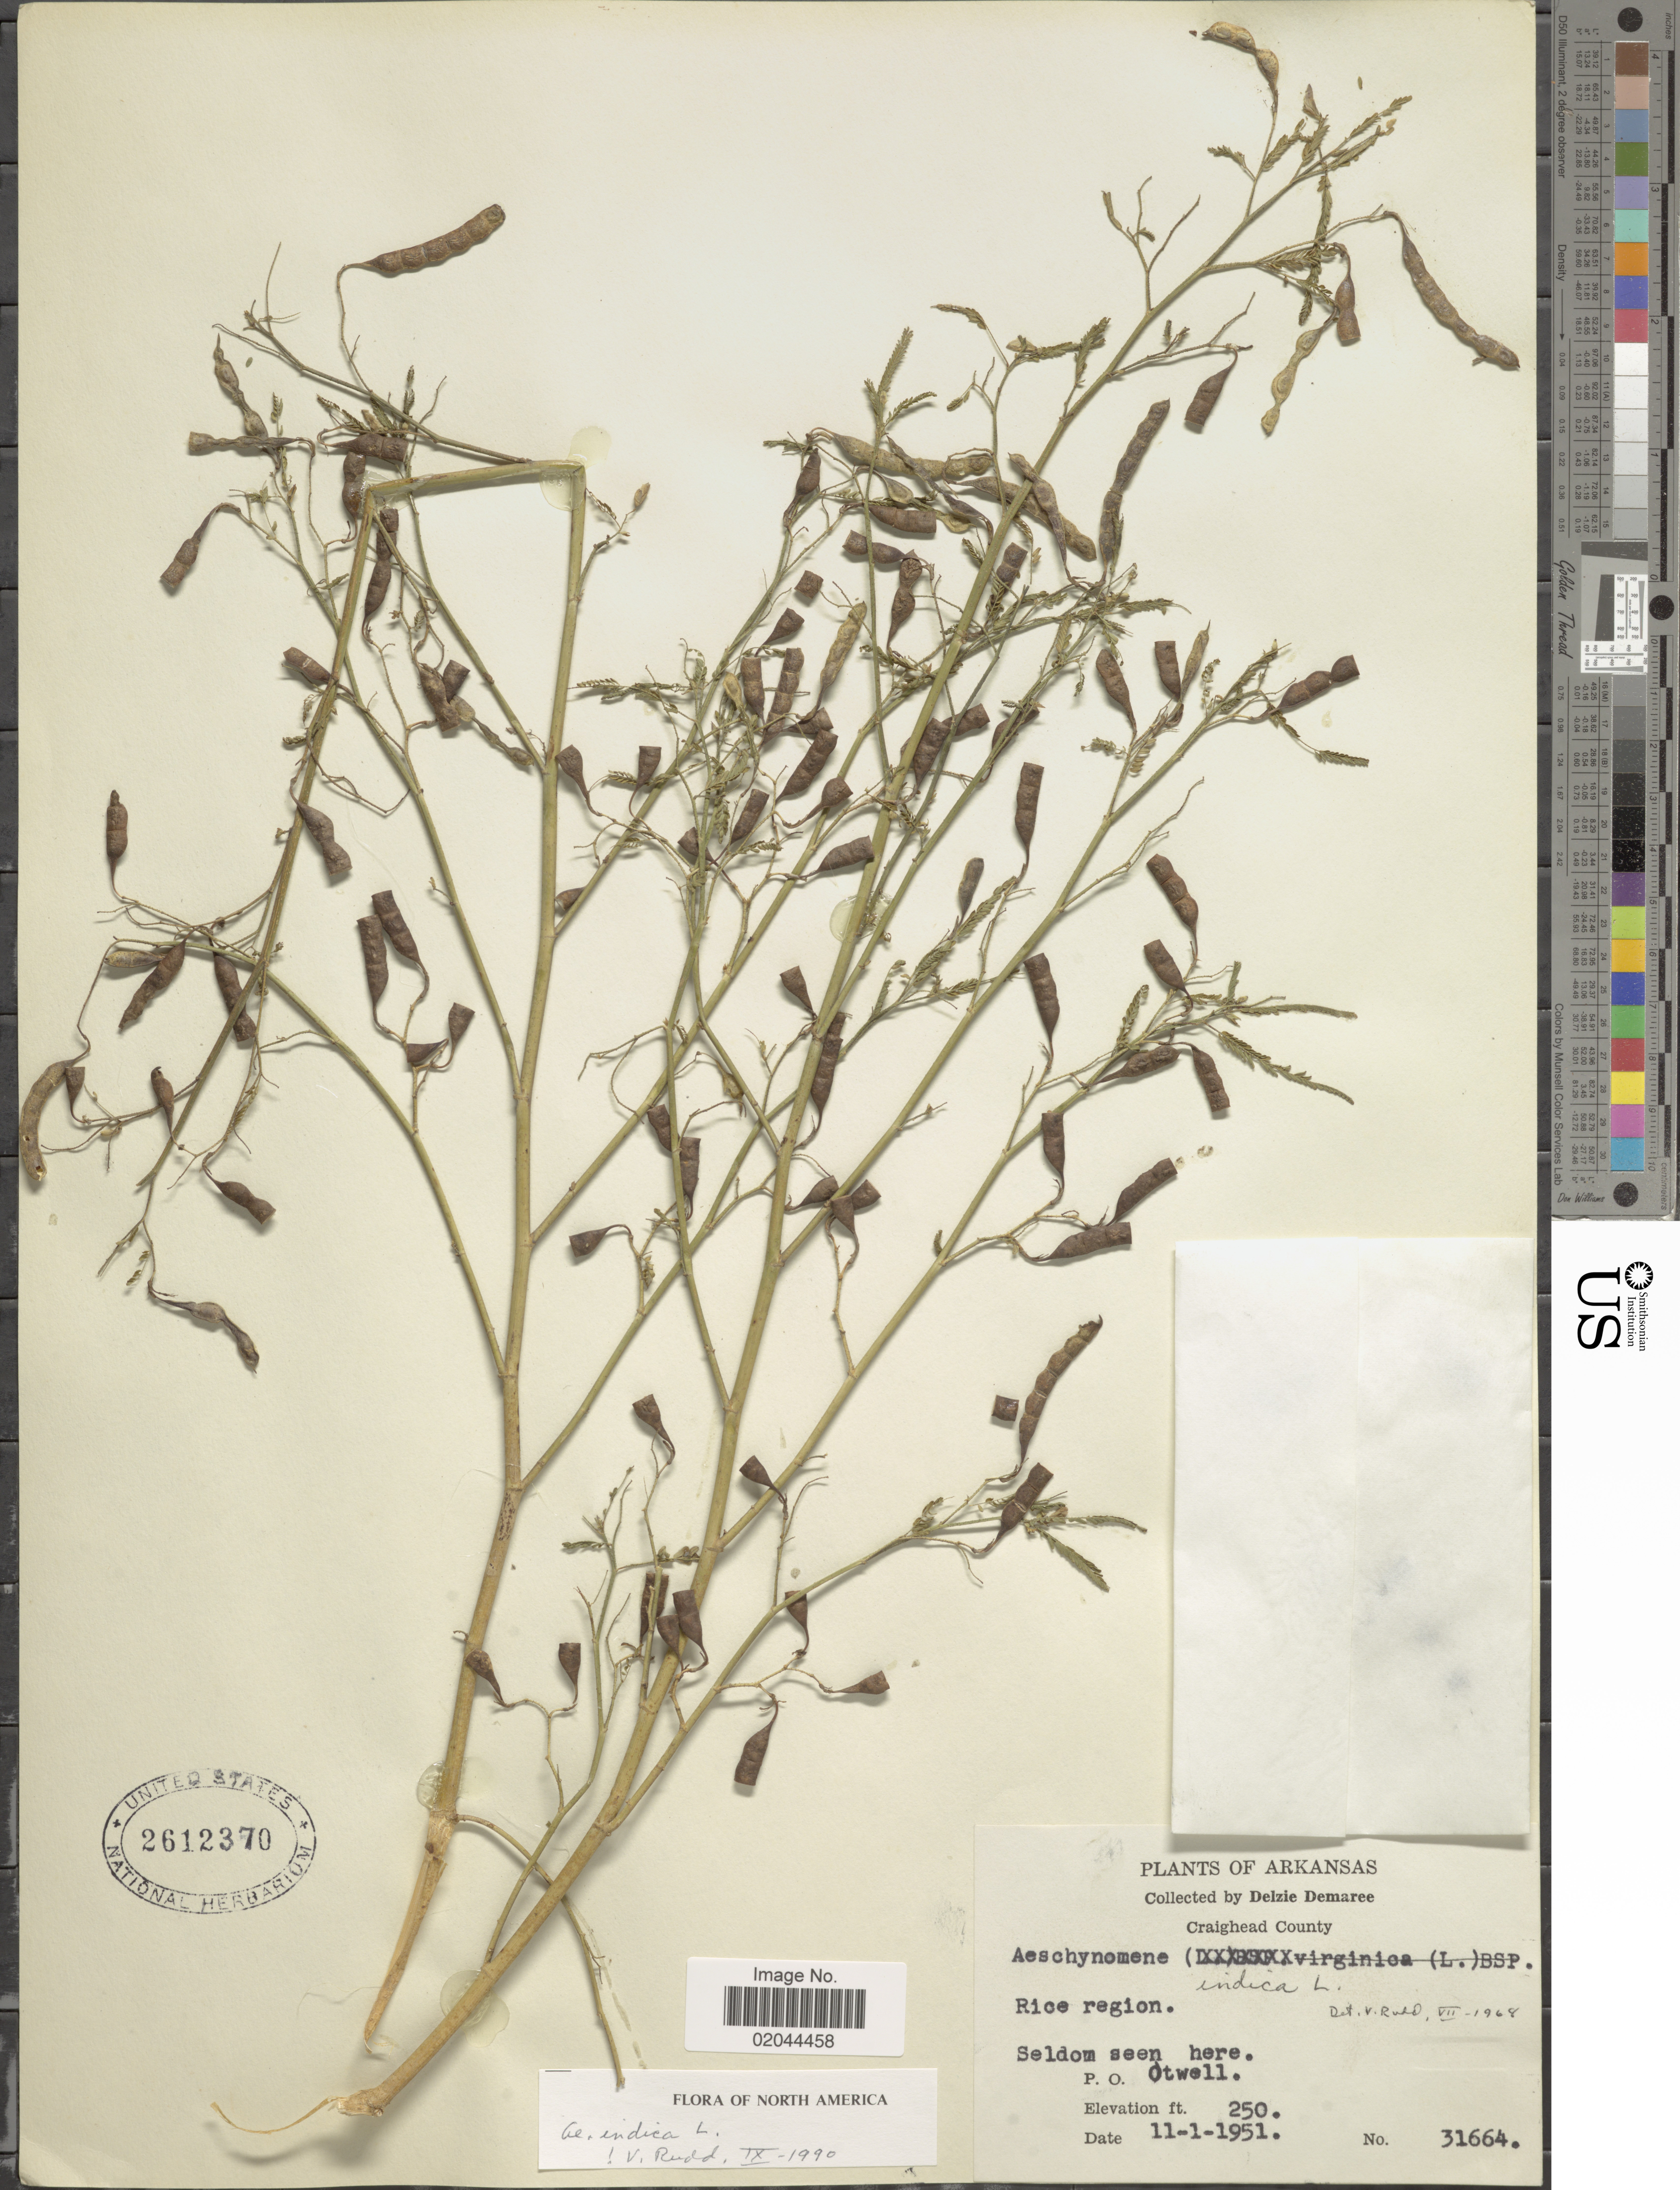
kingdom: Plantae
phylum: Tracheophyta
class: Magnoliopsida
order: Fabales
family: Fabaceae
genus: Aeschynomene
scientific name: Aeschynomene indica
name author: L.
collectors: D. Demaree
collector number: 31664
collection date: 1951-01-11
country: United States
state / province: Arkansas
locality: Craighead County, Rice region, P.O. Otwell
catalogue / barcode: US 2612370